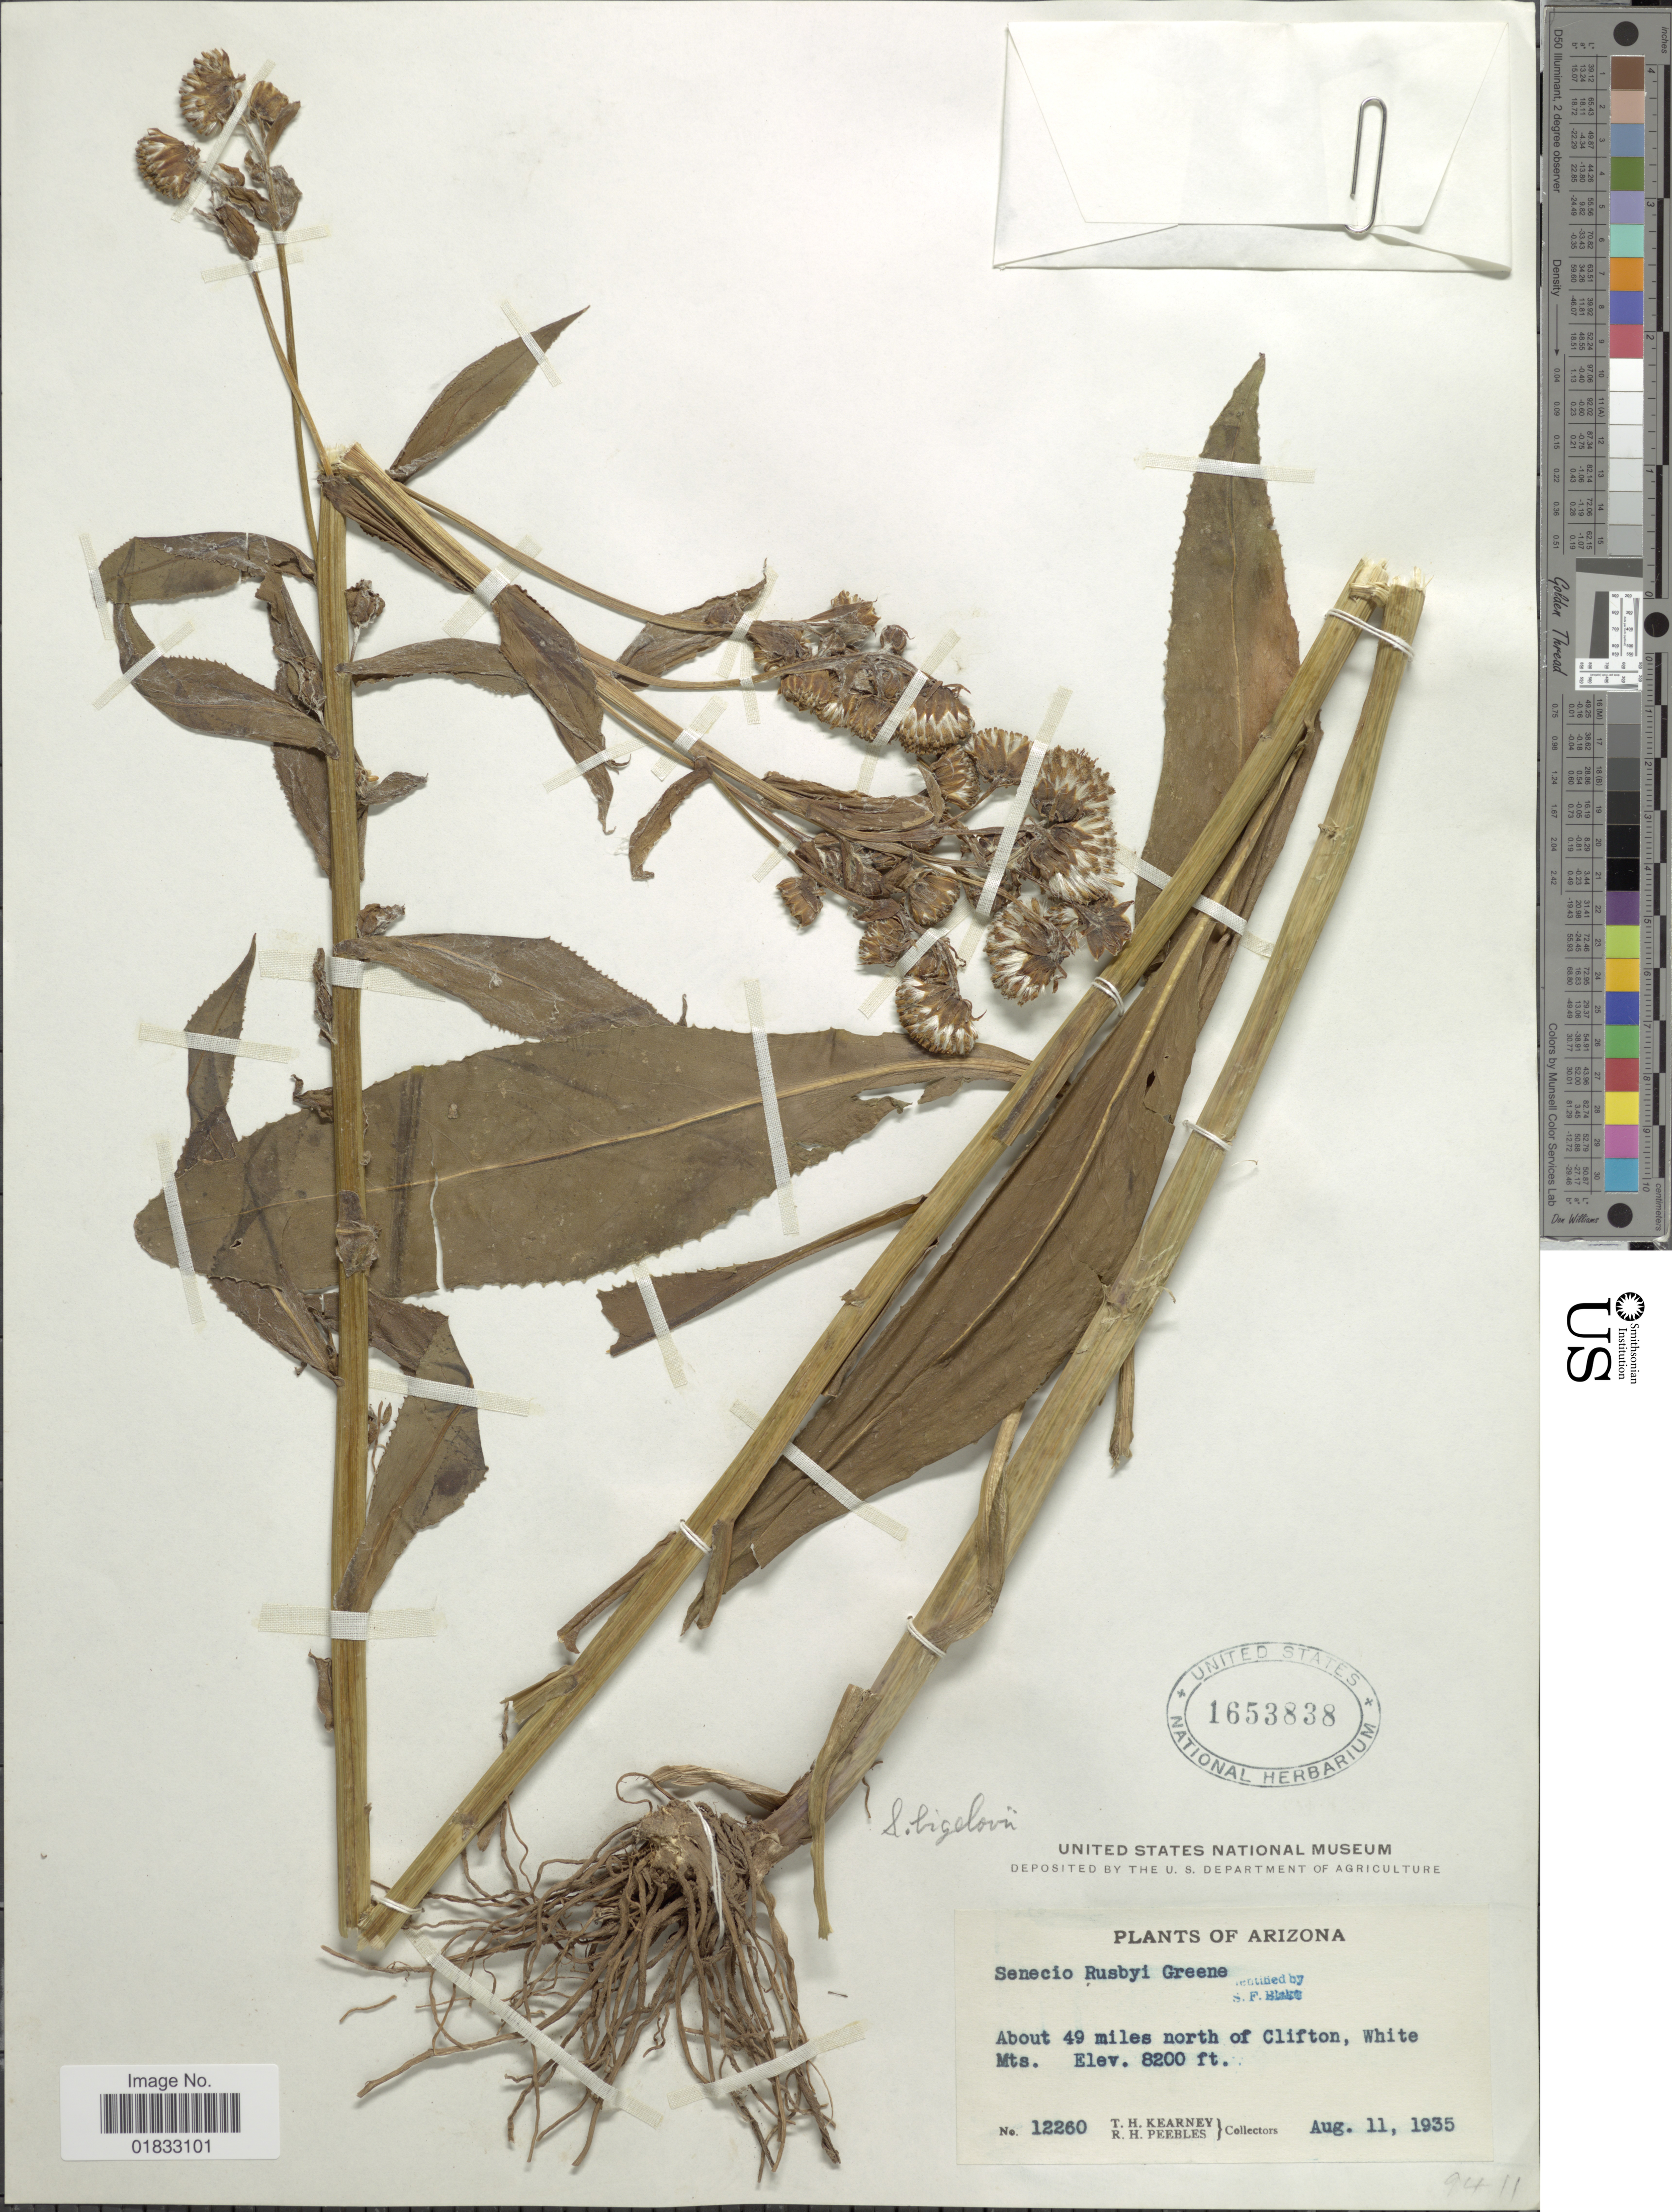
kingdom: Plantae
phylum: Tracheophyta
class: Magnoliopsida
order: Asterales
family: Asteraceae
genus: Senecio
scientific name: Senecio bigelovii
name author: A. Gray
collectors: T. H. Kearney & R. H. Peebles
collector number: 12260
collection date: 1935-08-11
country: United States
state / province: Arizona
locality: About 49 miles north of Clifton, White Mts.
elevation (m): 2499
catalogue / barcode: US 1653838